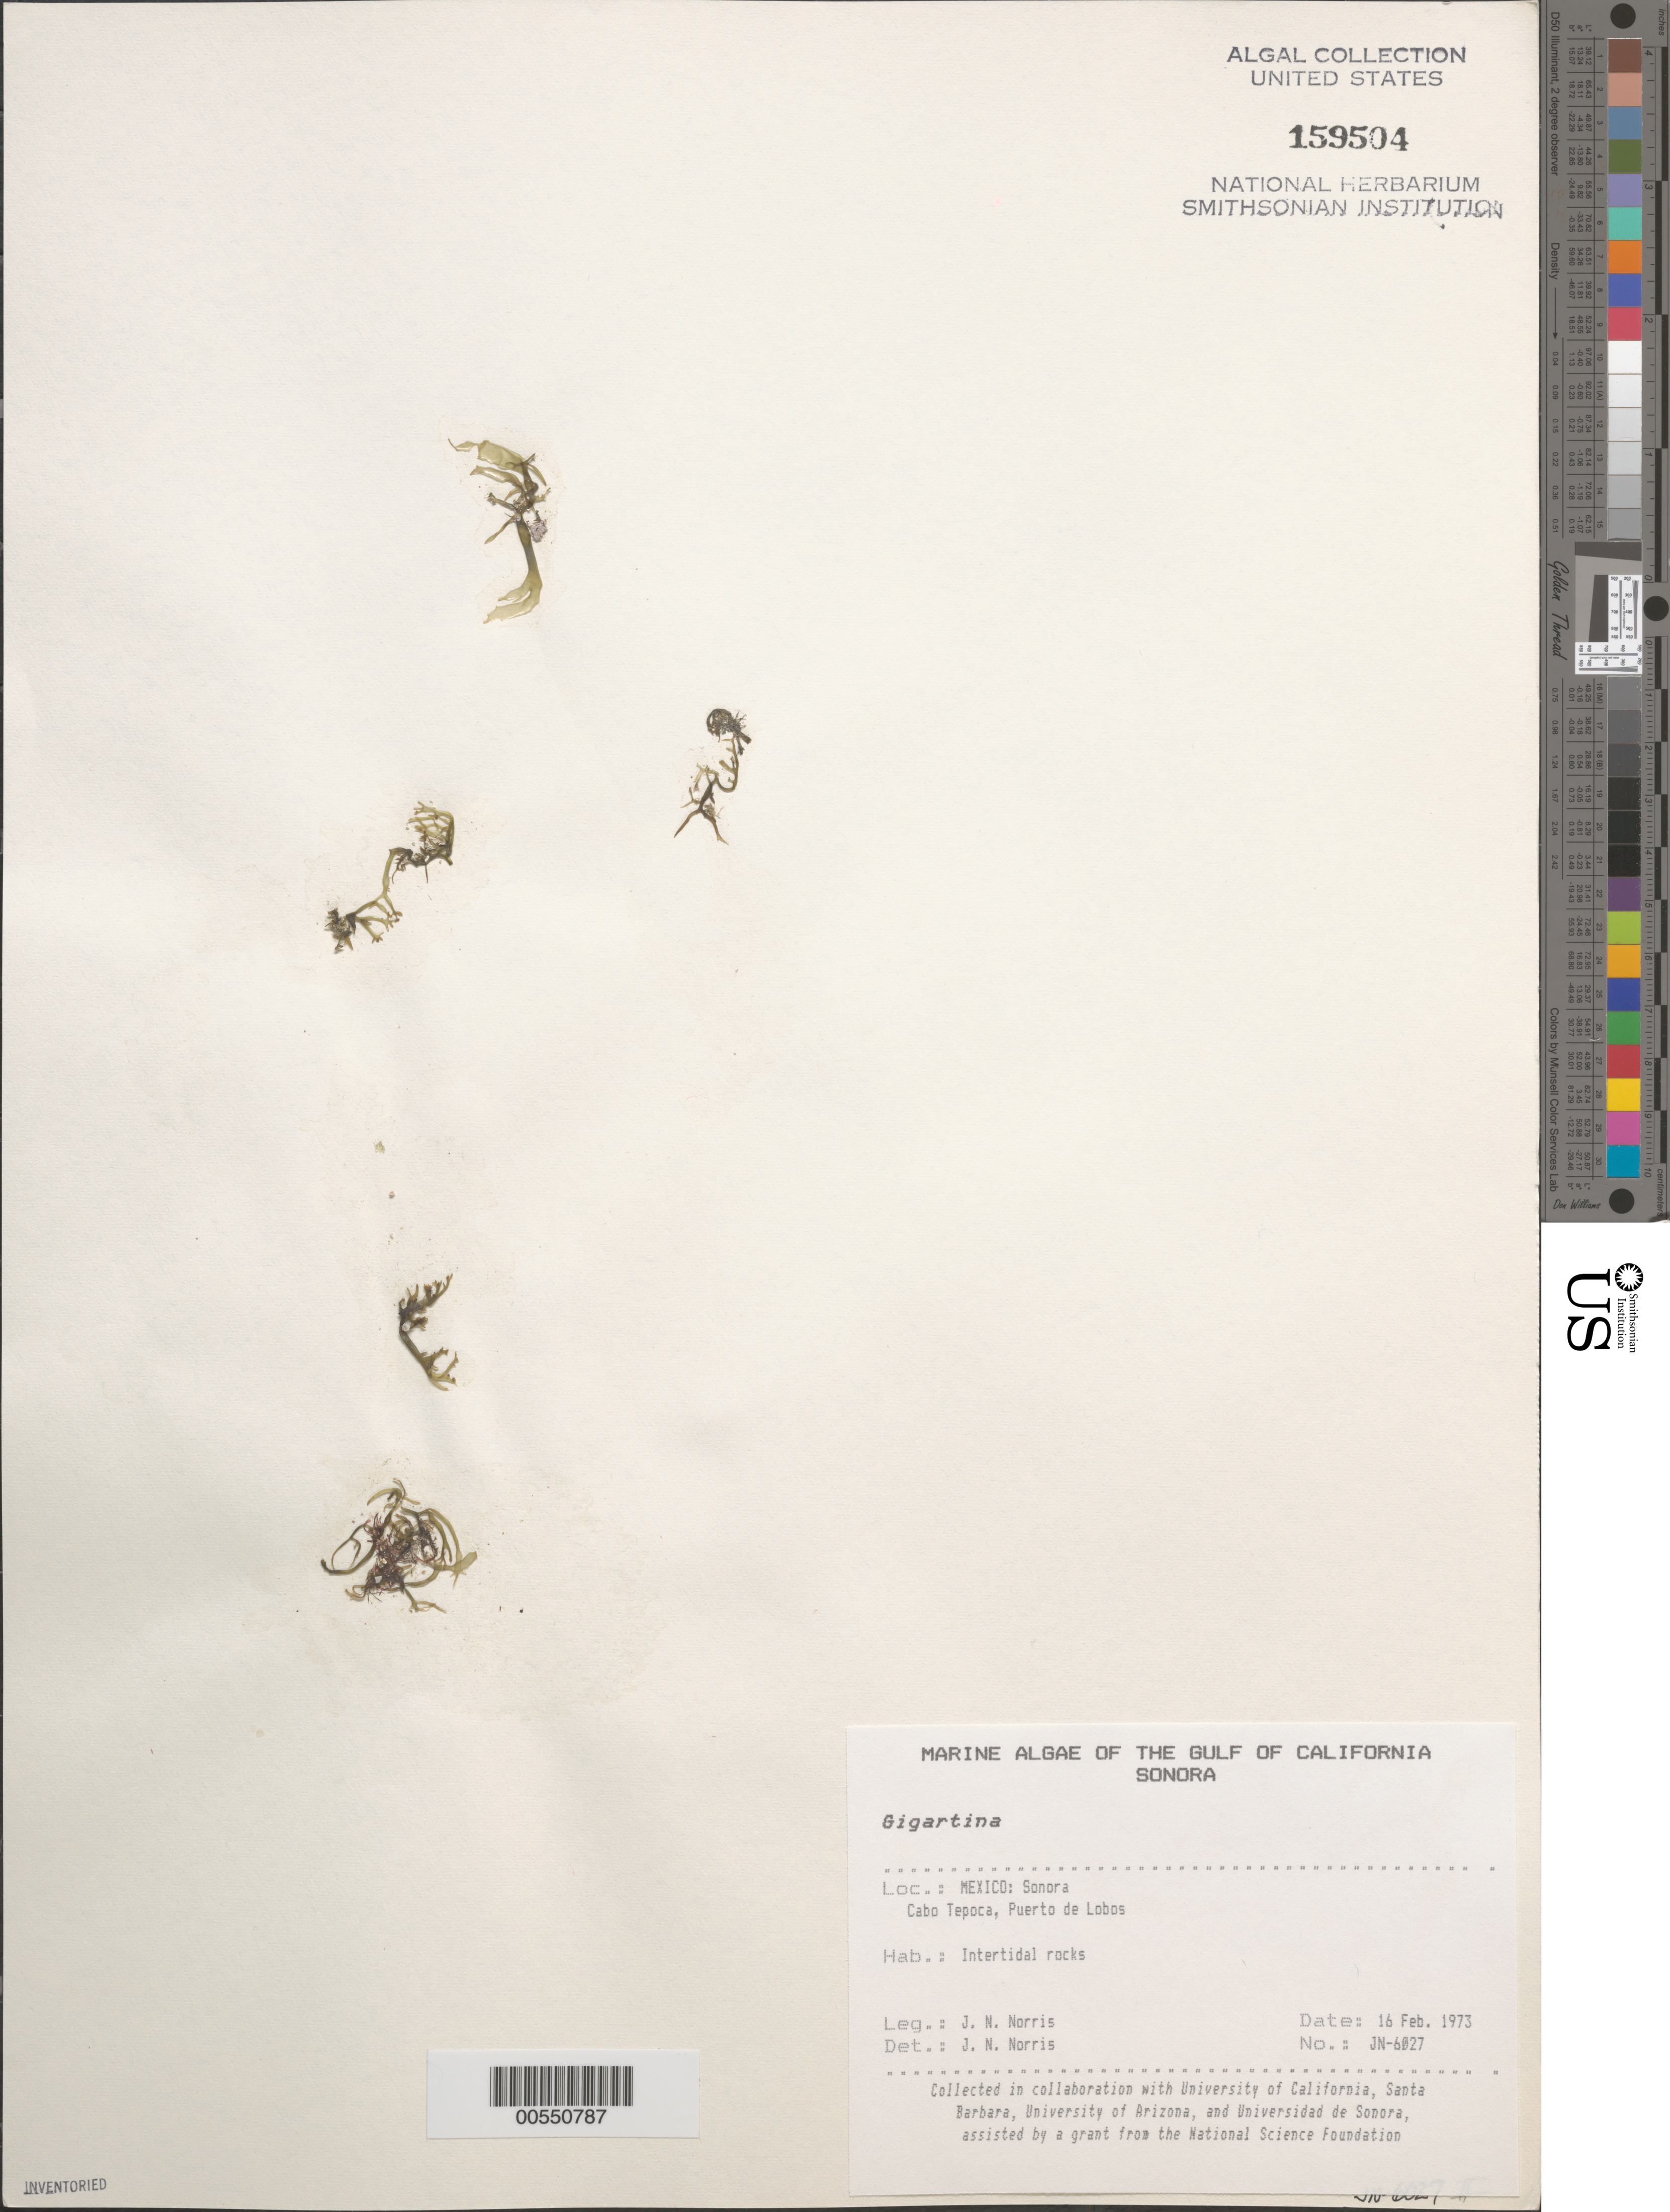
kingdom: Plantae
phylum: Rhodophyta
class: Florideophyceae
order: Gigartinales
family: Gigartinaceae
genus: Gigartina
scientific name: Gigartina sp.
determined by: Norris, James N.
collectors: J. N. Norris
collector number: JN-6027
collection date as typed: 16 Feb 1973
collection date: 1973-02-16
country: Mexico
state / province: Sonora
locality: Cabo Tepoca, Puerto de Lobos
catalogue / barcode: US 159504